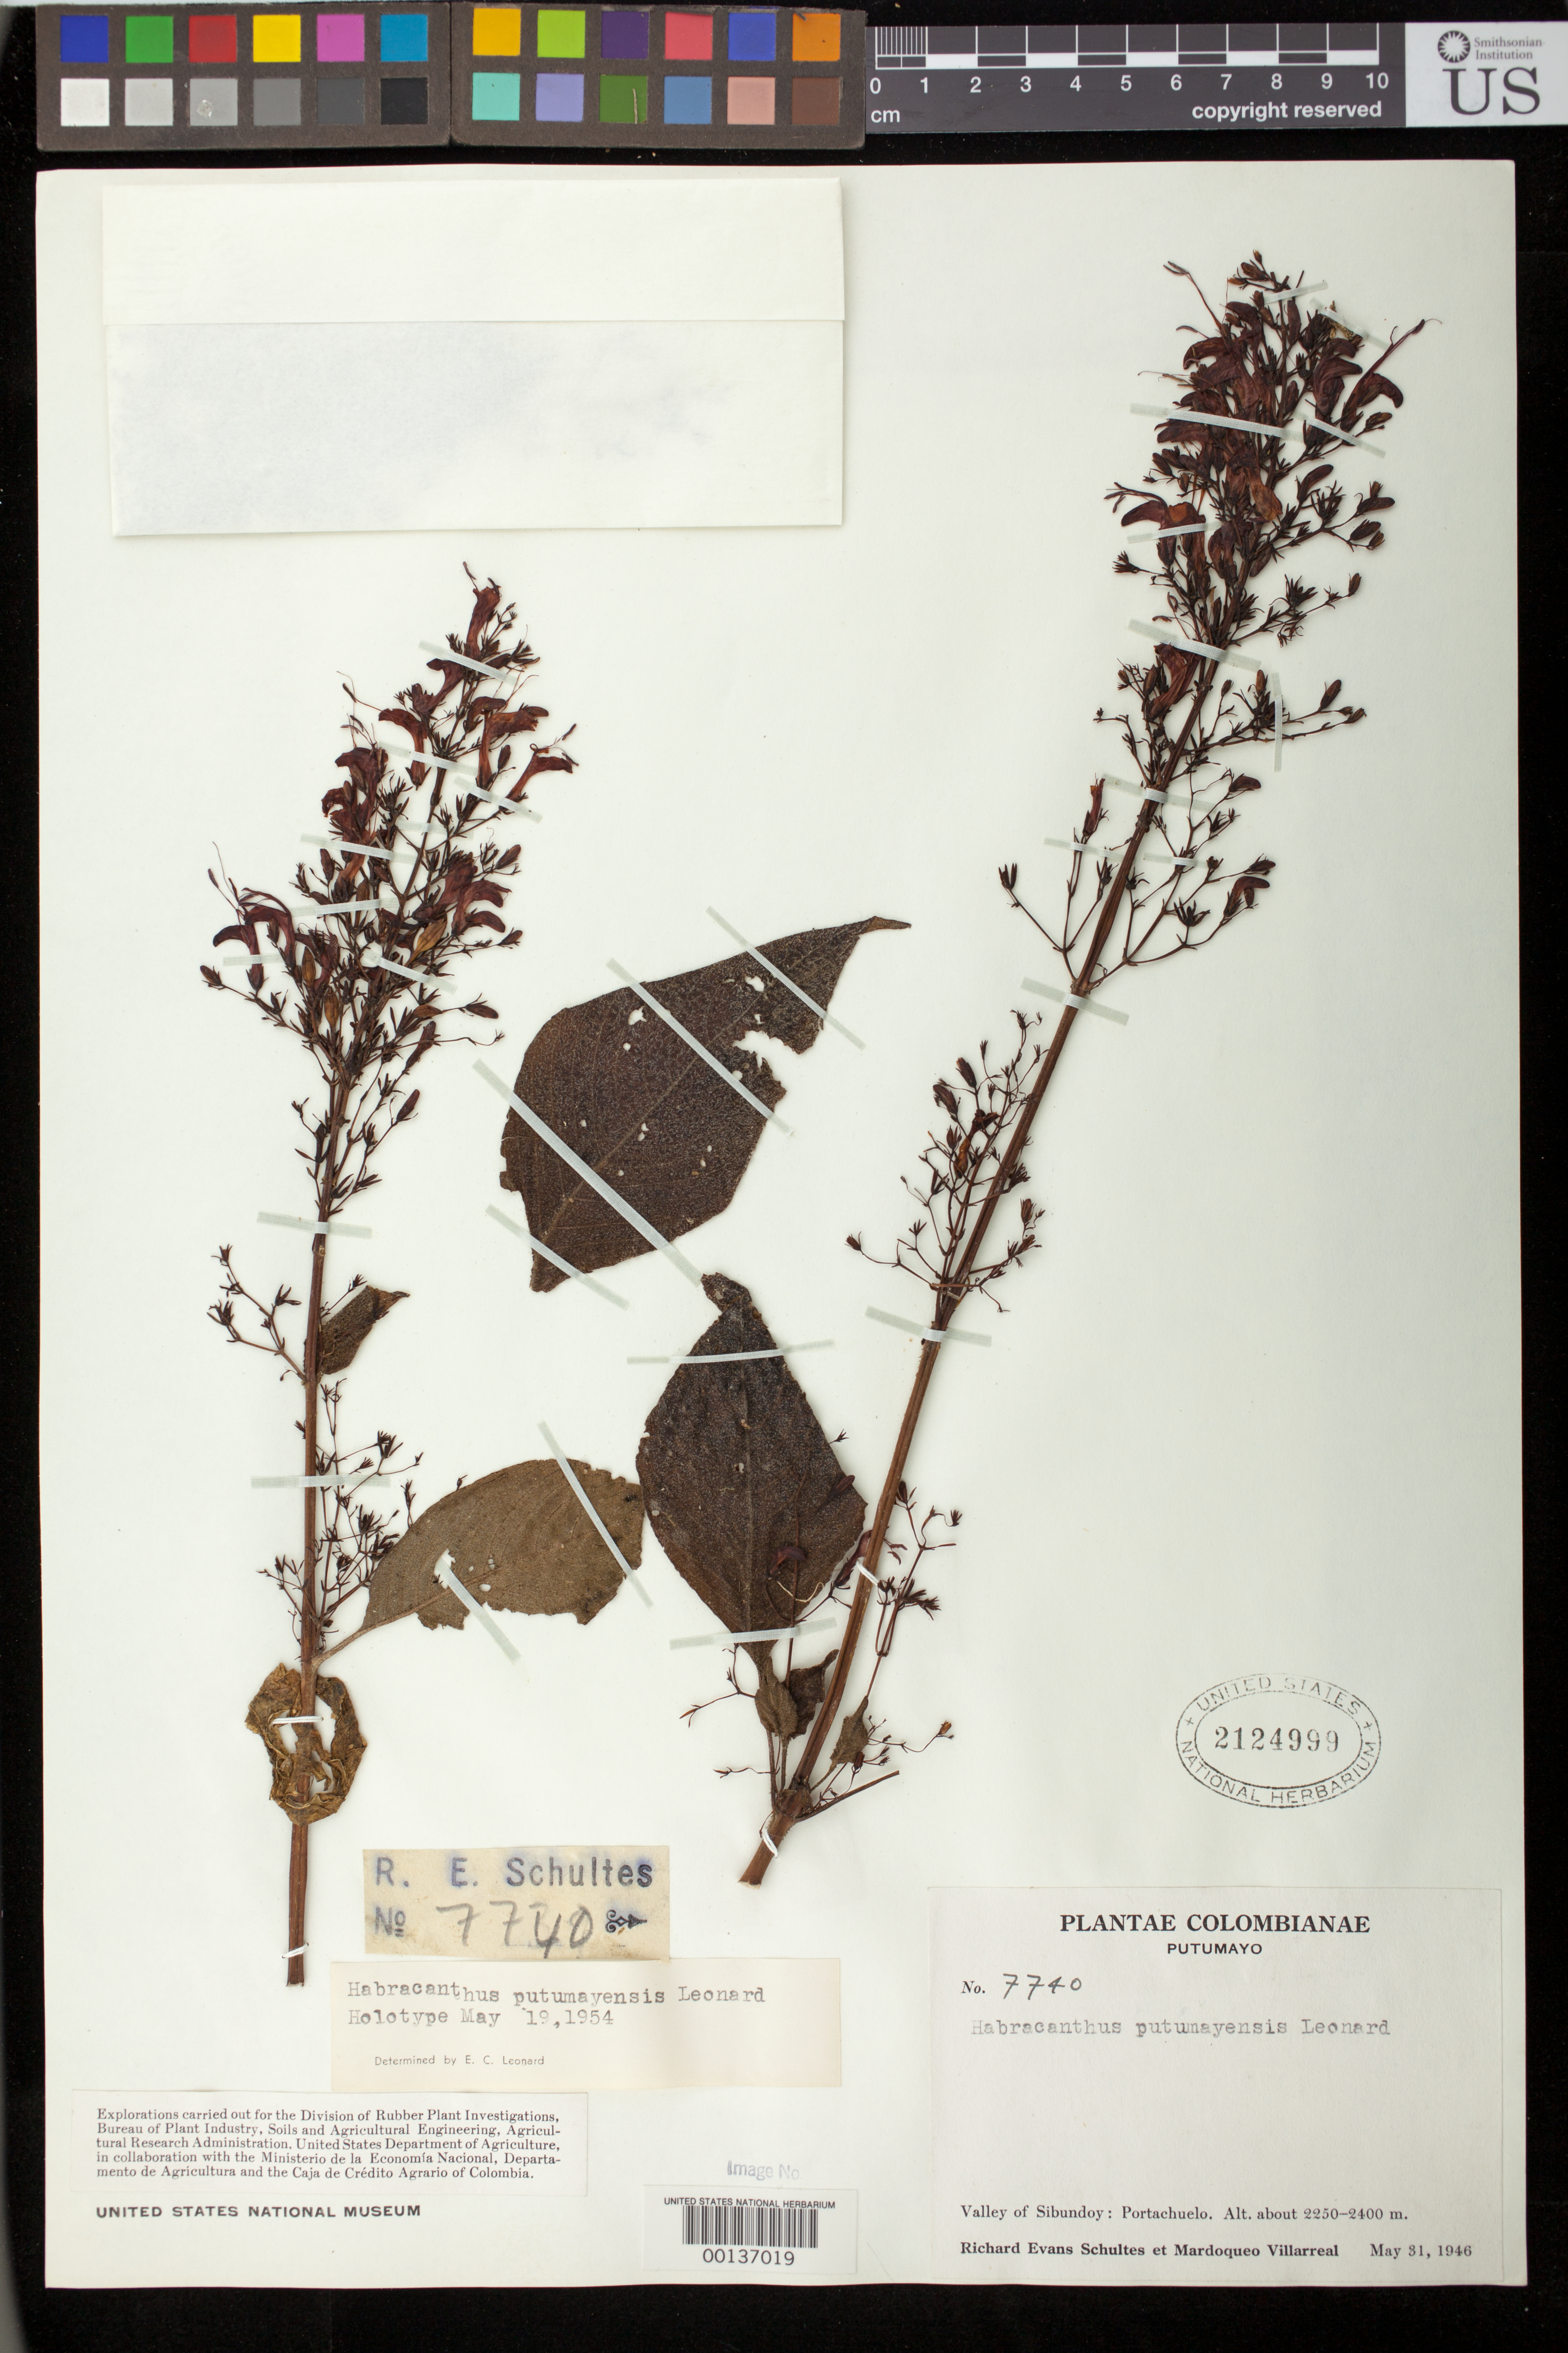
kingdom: Plantae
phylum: Tracheophyta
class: Magnoliopsida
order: Lamiales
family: Acanthaceae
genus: Habracanthus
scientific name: Habracanthus putumayensis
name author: Leonard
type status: Holotype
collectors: R. E. Schultes & M. Villareal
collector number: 7740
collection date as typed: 31 May 1946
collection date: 1946-05-31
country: Colombia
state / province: Putumayo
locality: Valley of Sibundoy: Portachuelo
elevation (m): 2250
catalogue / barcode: US 2124999